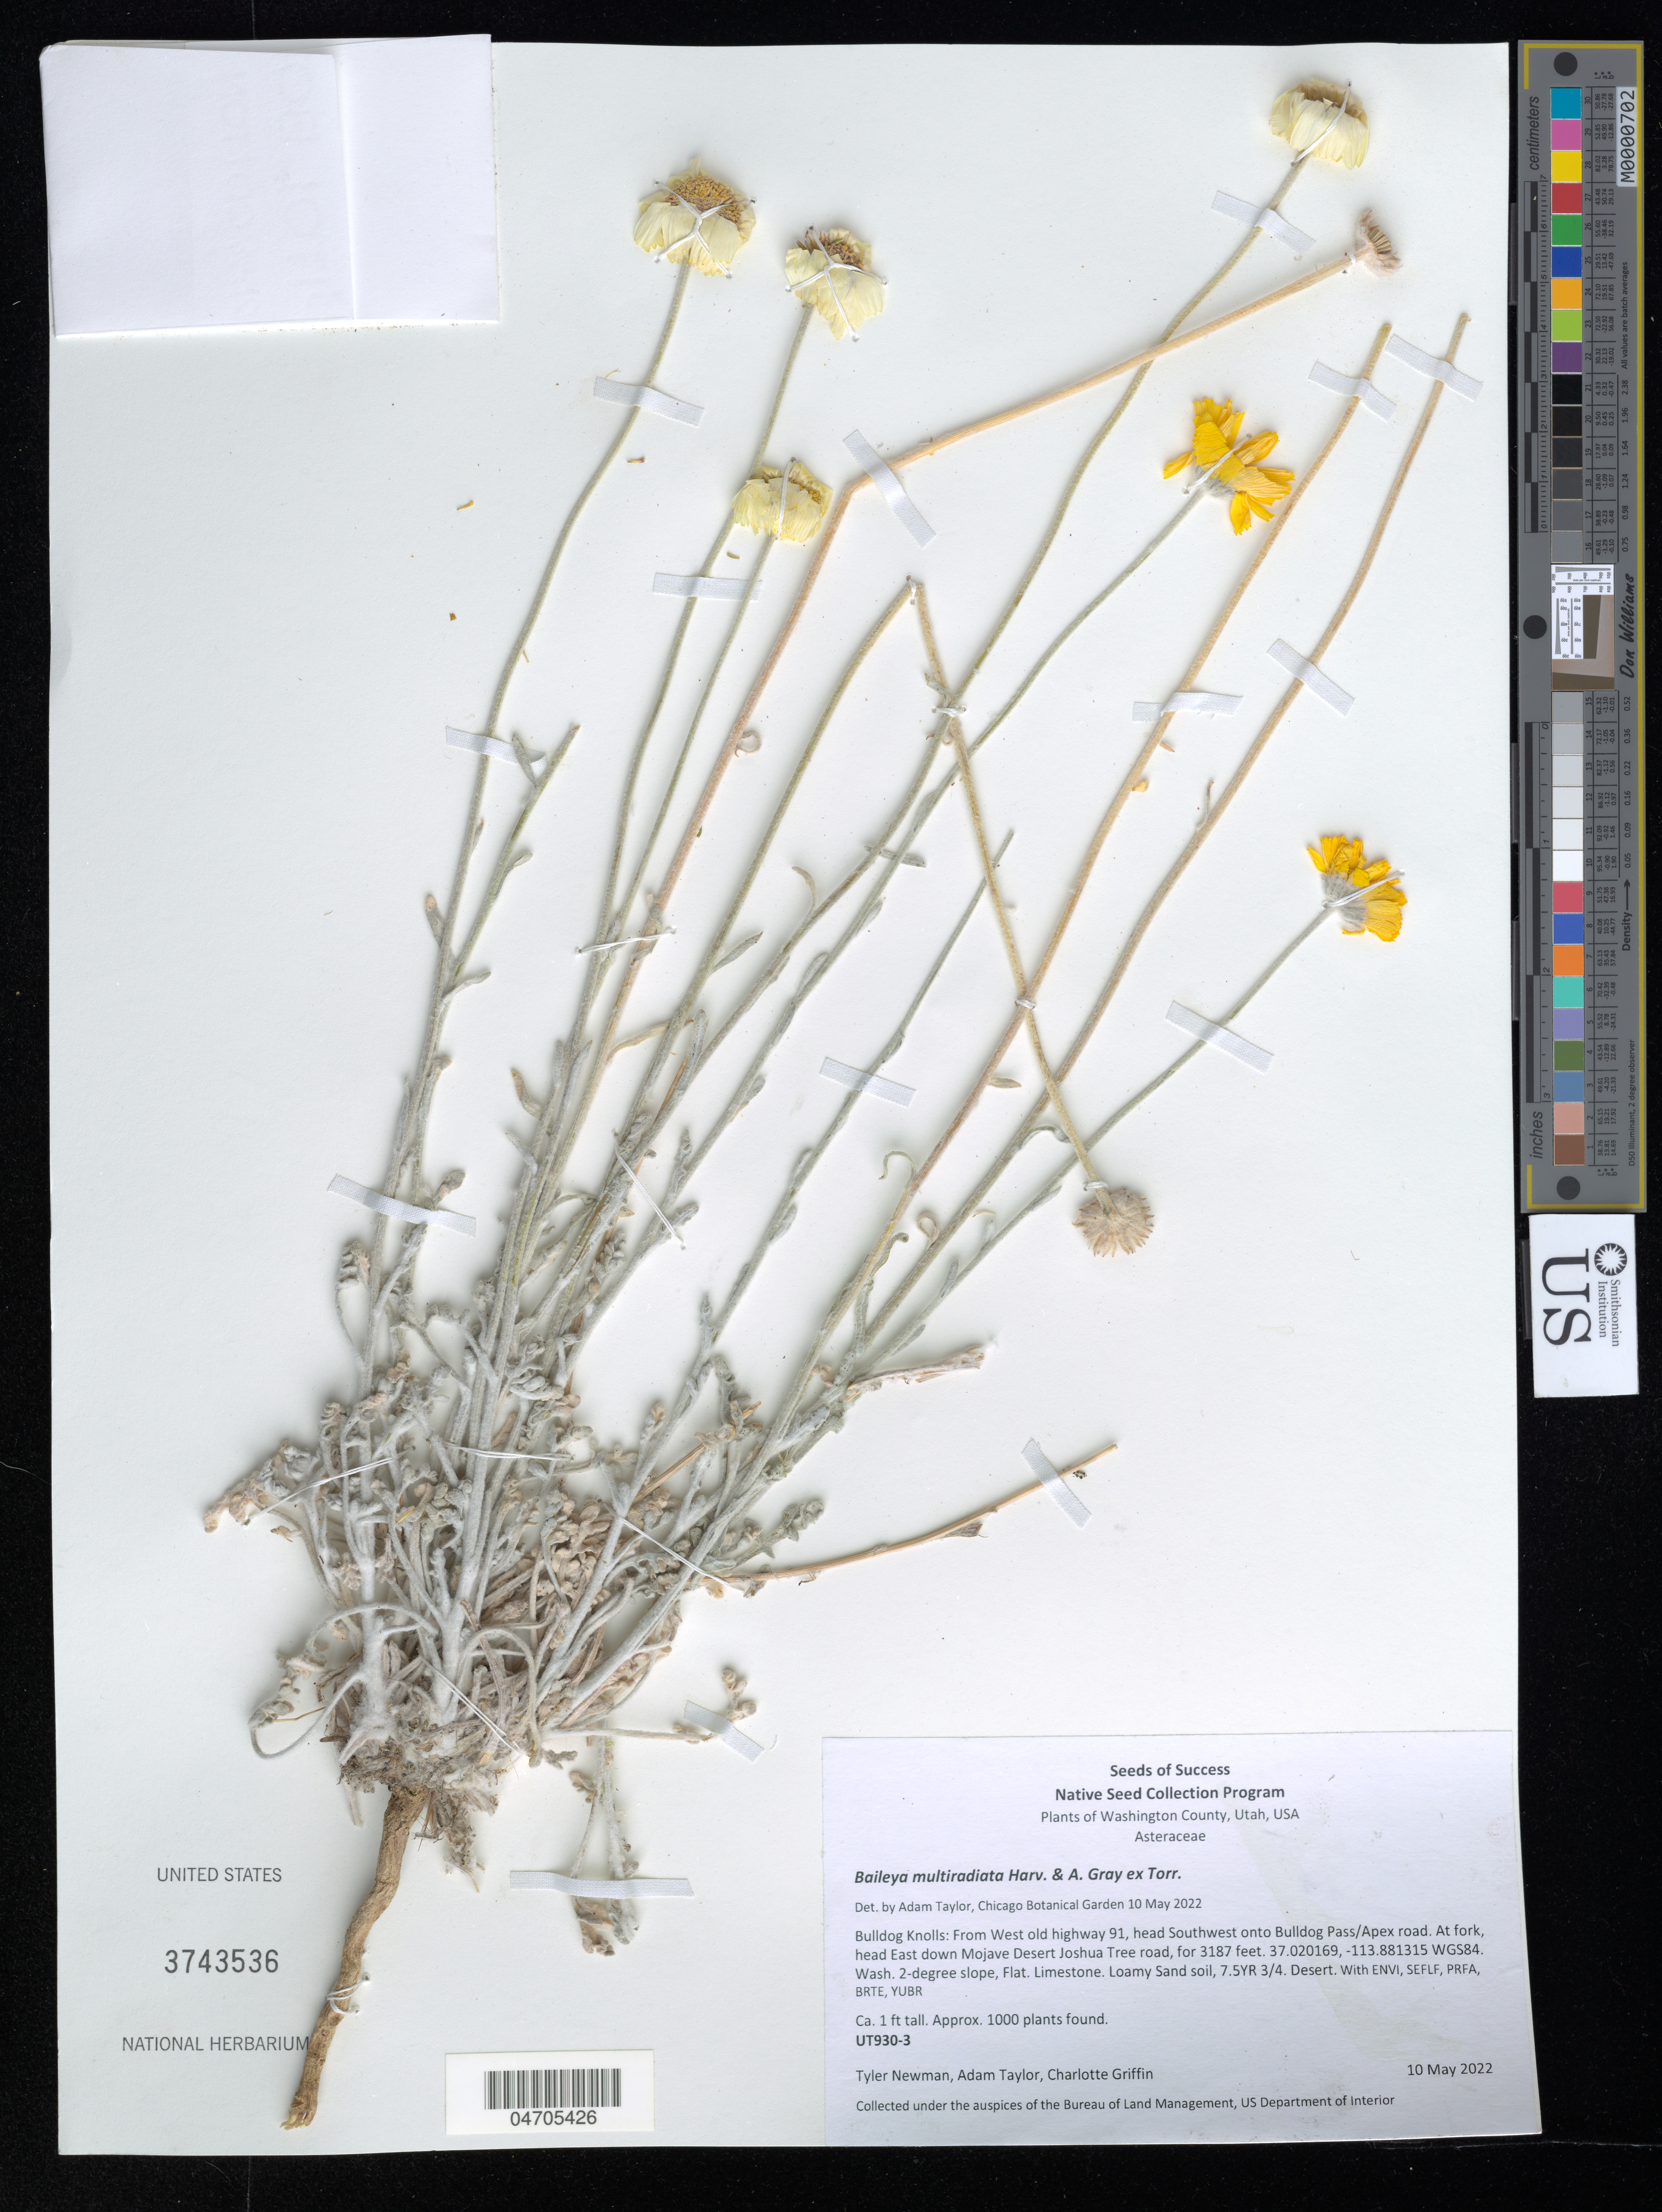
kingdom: Plantae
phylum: Tracheophyta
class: Magnoliopsida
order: Asterales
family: Asteraceae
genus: Baileya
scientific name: Baileya multiradiata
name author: Harv. & A. Gray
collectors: T. Newman, A. Taylor & C. Griffin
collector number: UT930-3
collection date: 2022-05-10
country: United States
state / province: Utah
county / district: Washington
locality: Washington County. Bulldog Knolls: From West old highway 91, head Southwest onto Bulldog Pass/Apex road. At fork, head East down Mojave Desert Joshua Tree road.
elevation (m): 971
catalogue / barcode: US 3743536